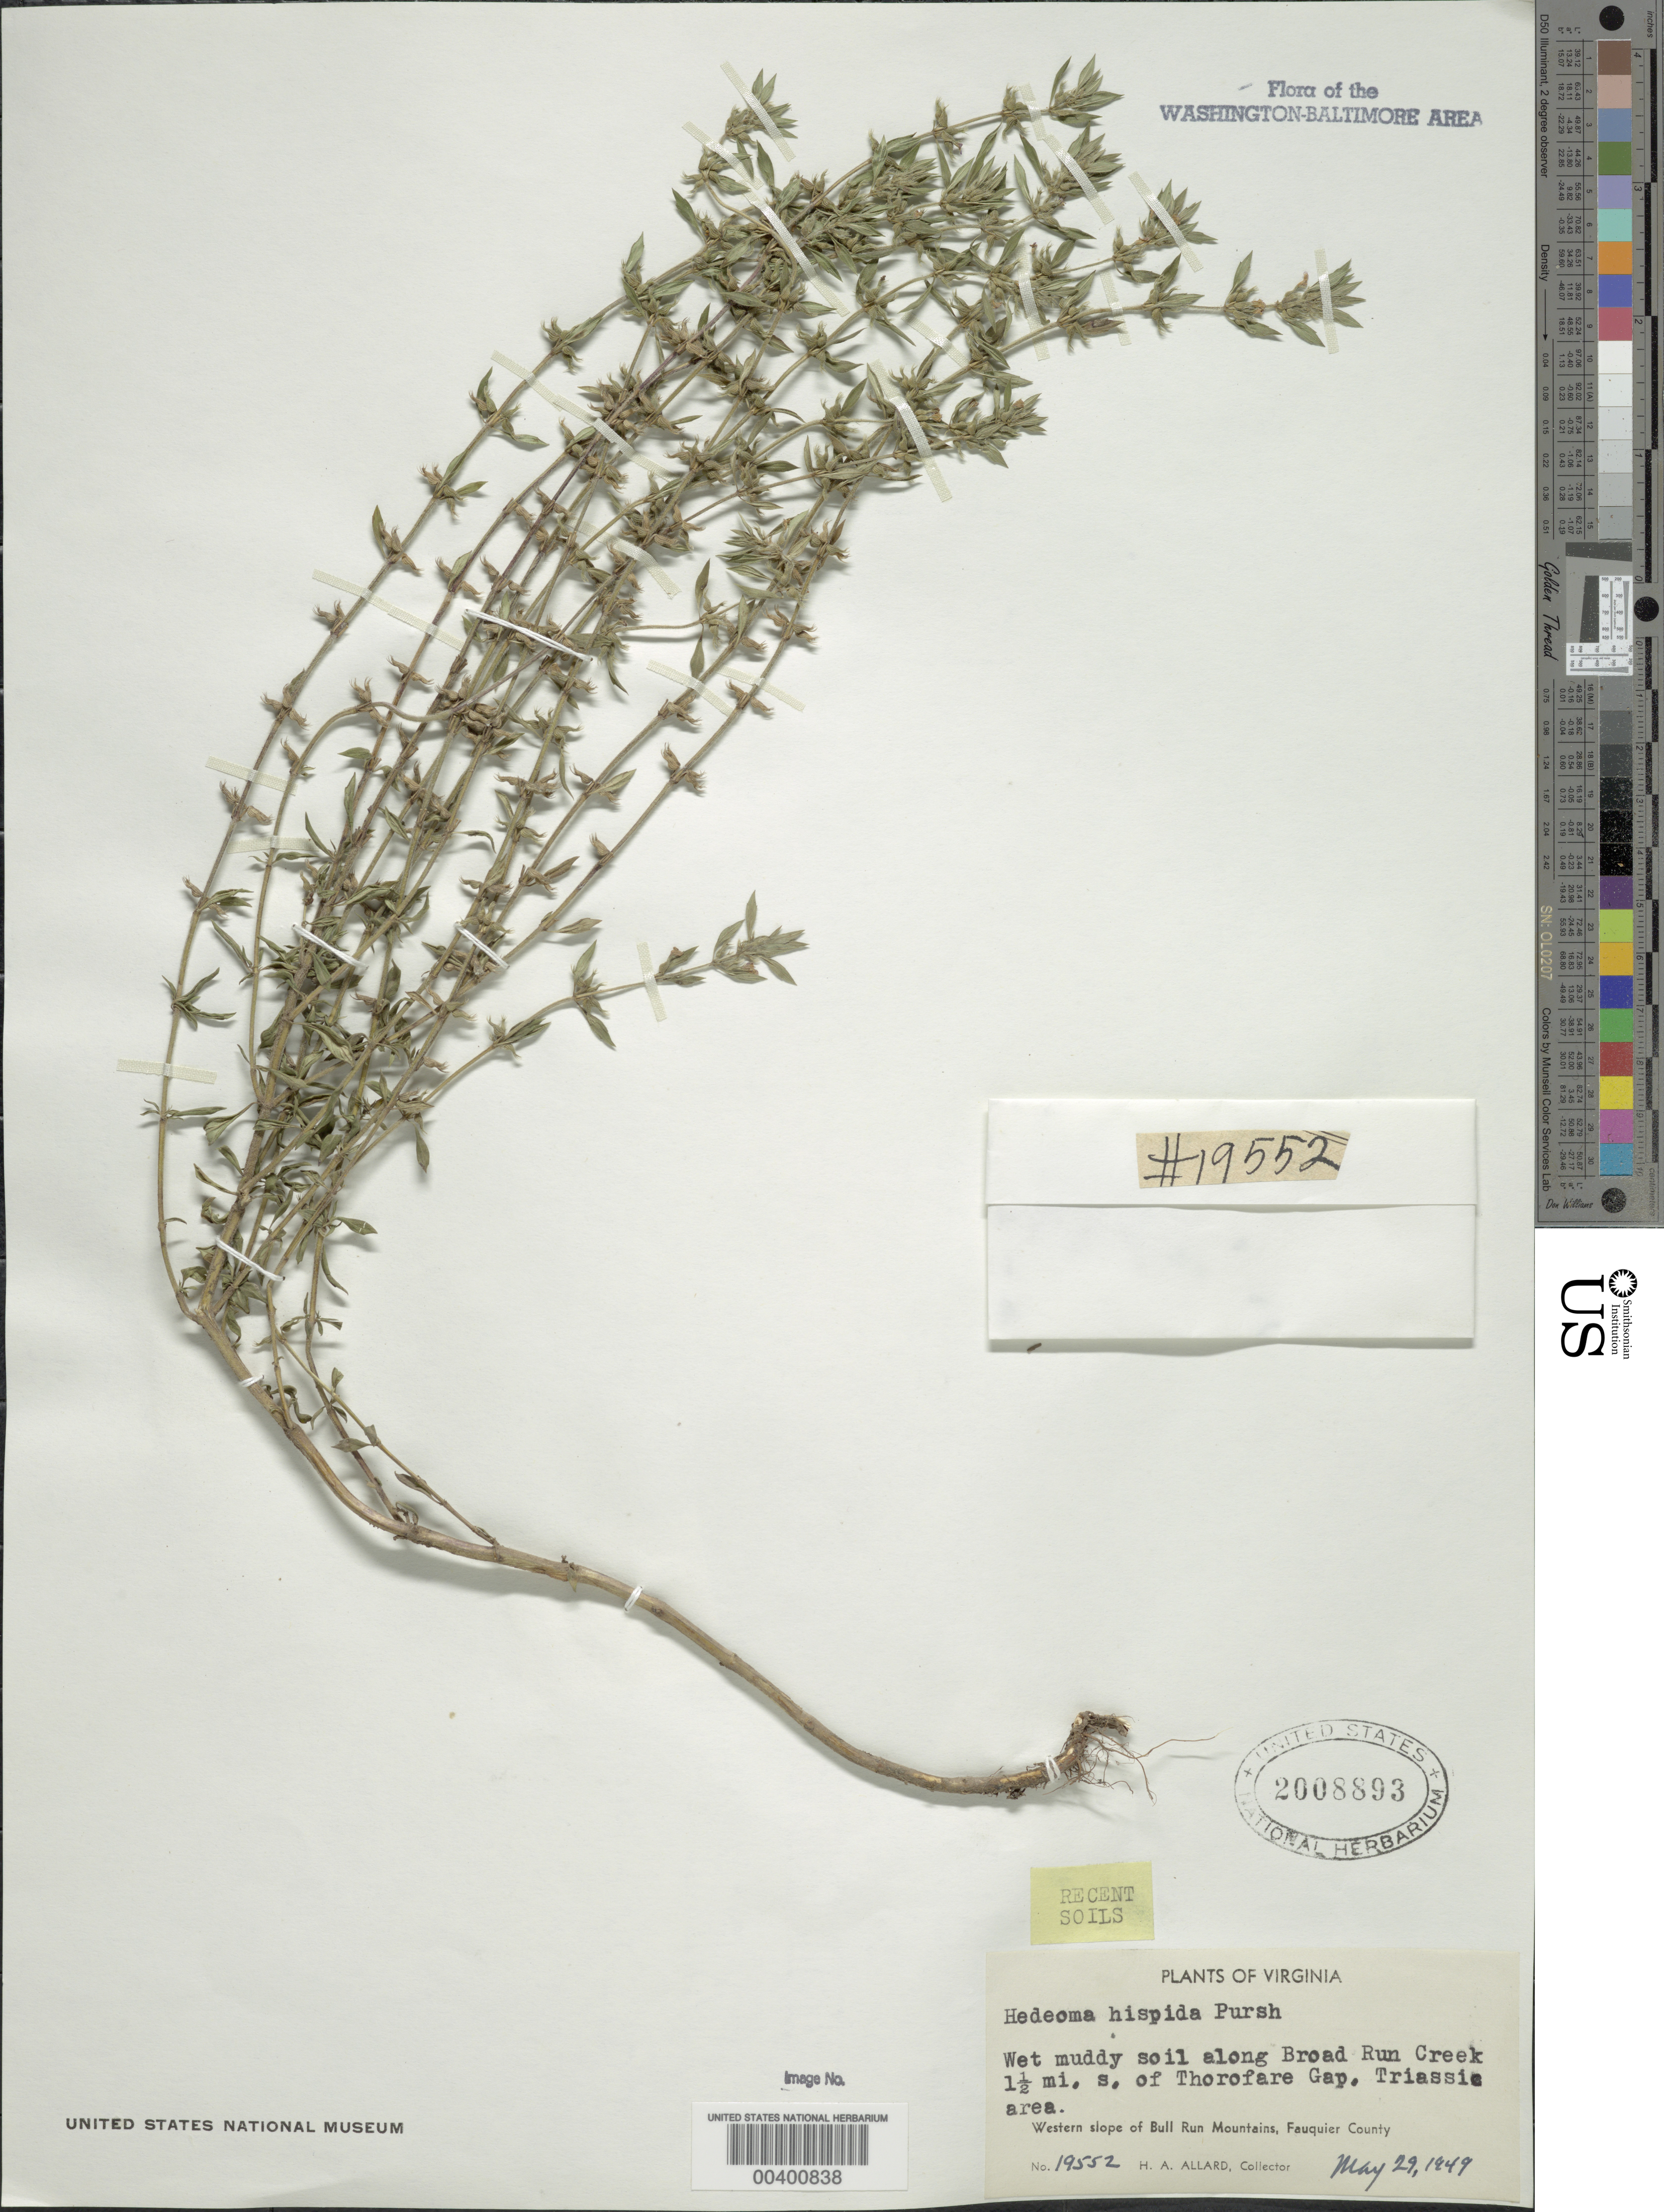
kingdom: Plantae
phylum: Tracheophyta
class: Magnoliopsida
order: Lamiales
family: Lamiaceae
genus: Hedeoma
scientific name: Hedeoma hispida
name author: Pursh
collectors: H. A. Allard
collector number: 19552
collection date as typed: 29 May 1949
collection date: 1949-05-29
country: United States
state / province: Virginia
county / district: Fauquier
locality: Broad Run Creek, south of Thorofare Gap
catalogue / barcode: US 2008893